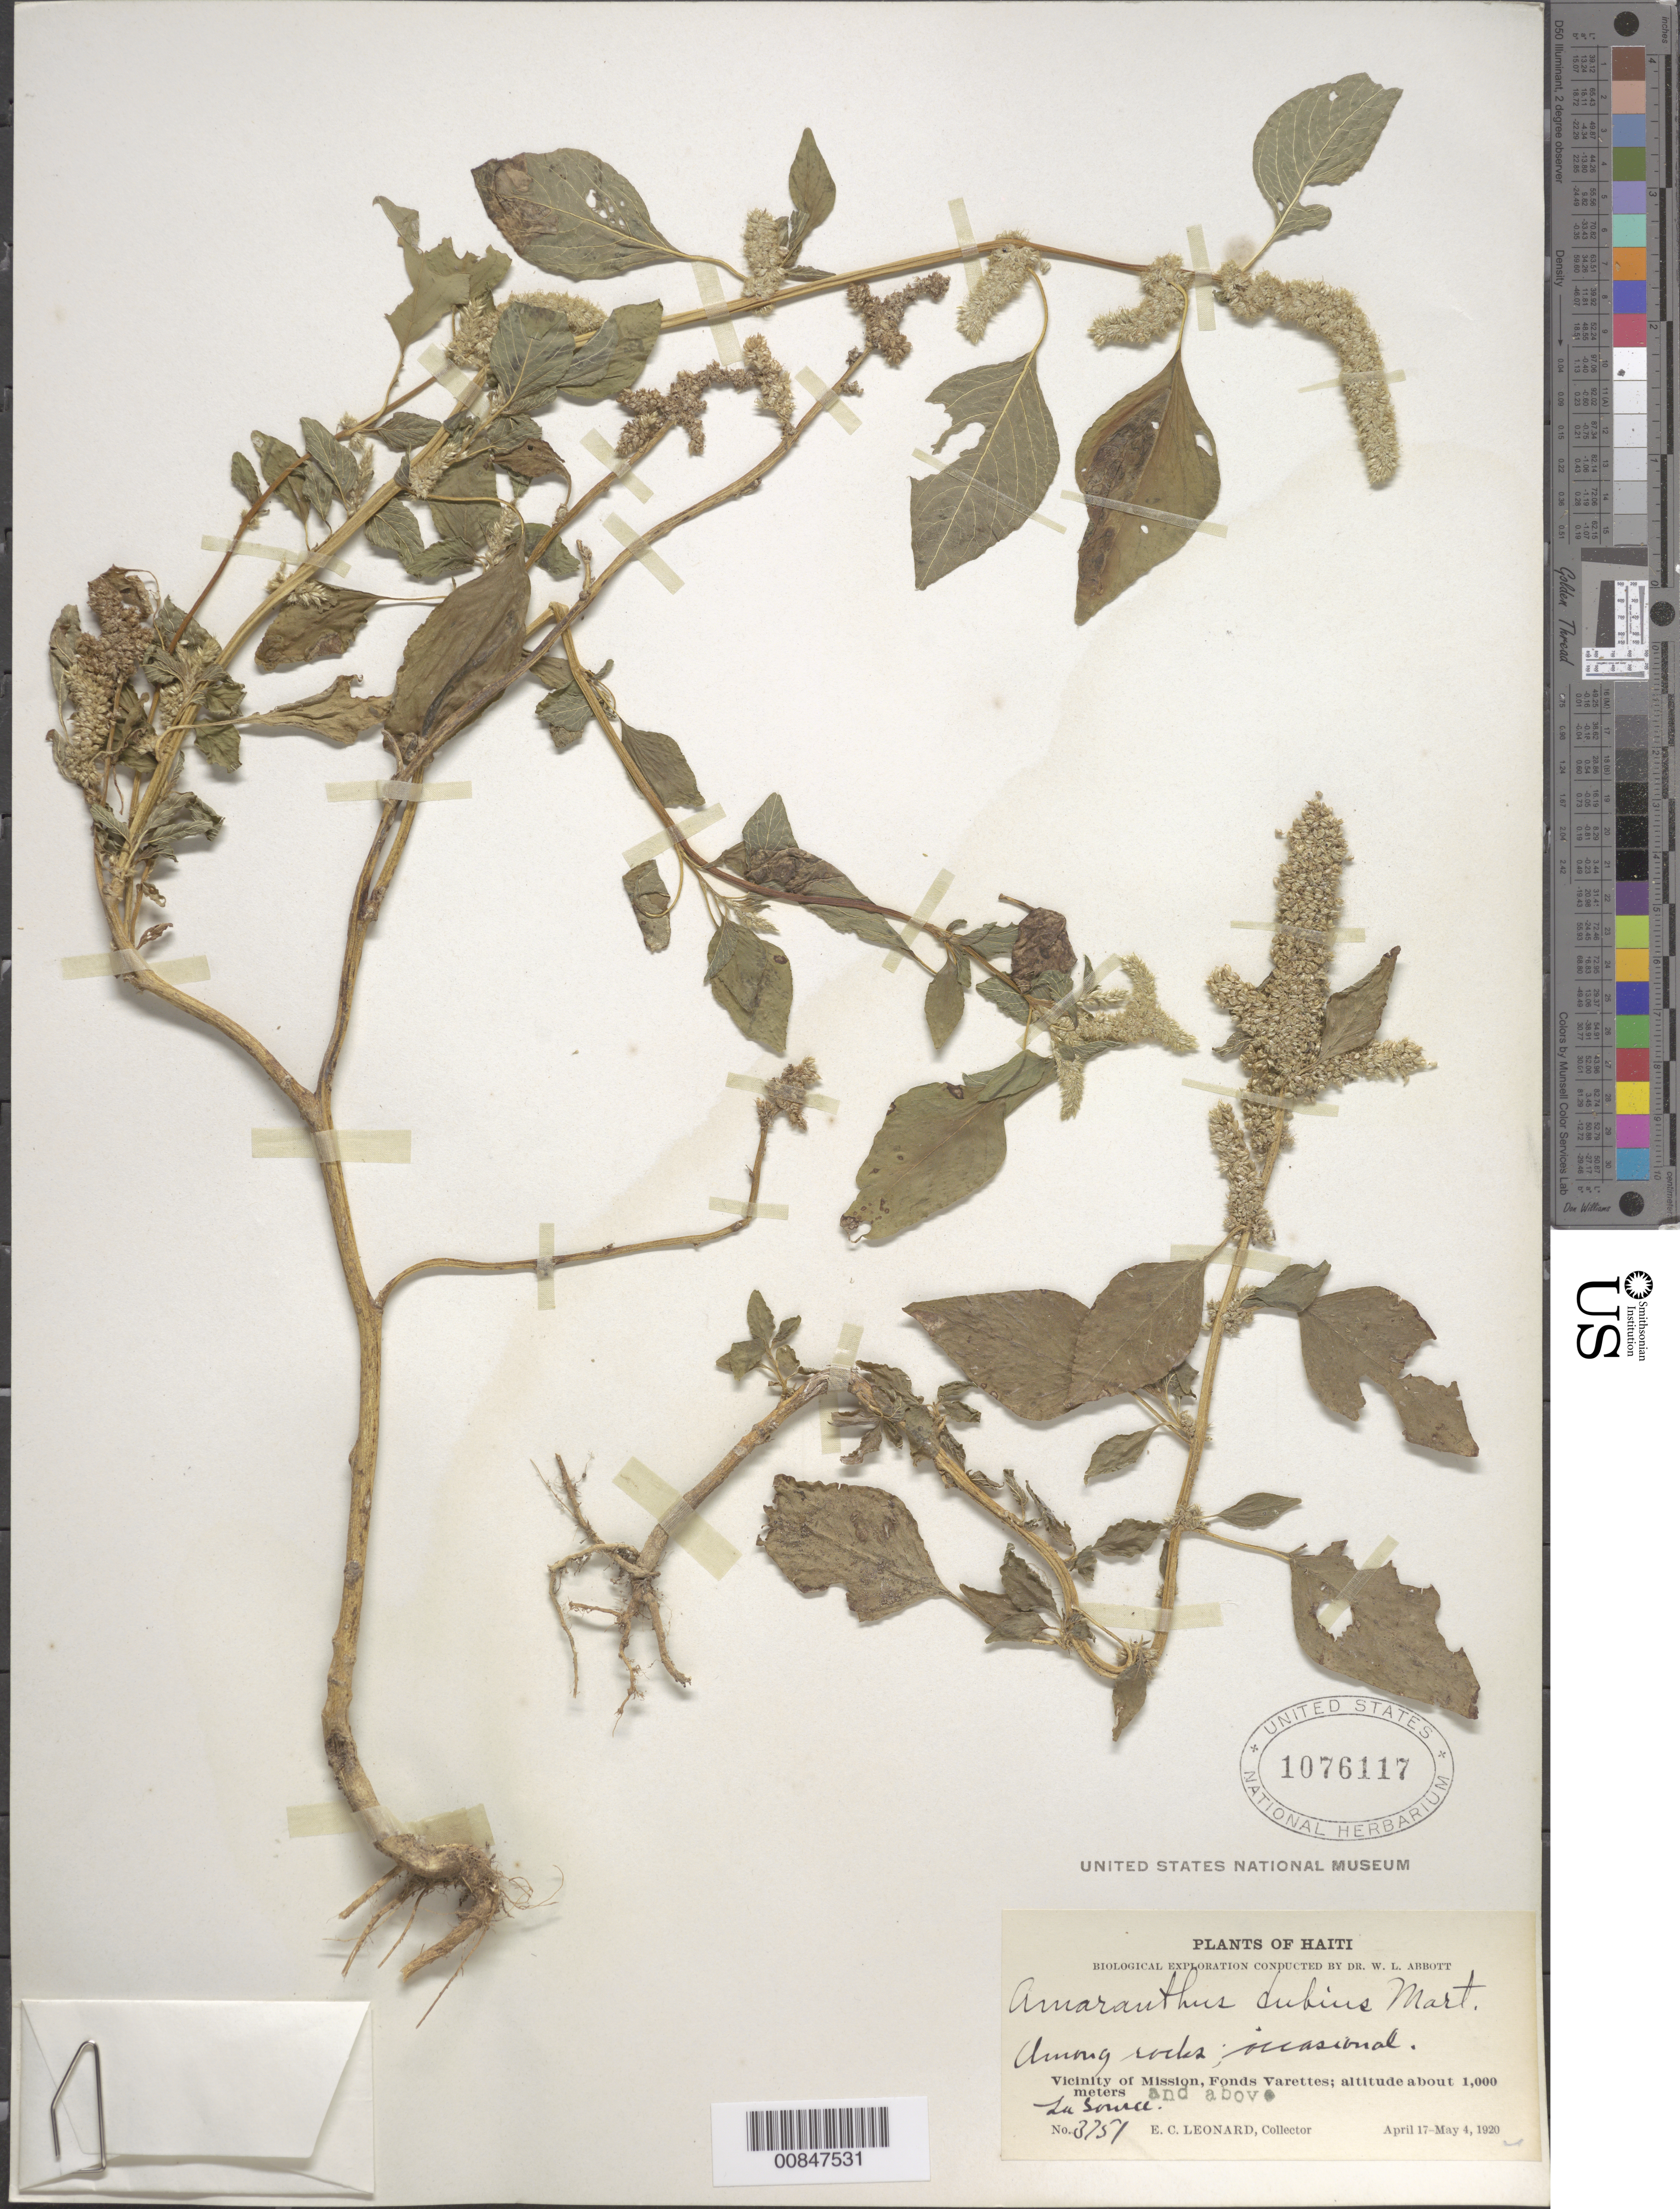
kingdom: Plantae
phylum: Tracheophyta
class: Magnoliopsida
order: Caryophyllales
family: Amaranthaceae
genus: Amaranthus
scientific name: Amaranthus dubius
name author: Mart. ex Thell.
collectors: E. C. Leonard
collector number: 3751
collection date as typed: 17 Apr 1920 to 04 May 1920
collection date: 1920-04-17/1920-05-04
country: Haiti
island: Hispaniola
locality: Vicinity of Mission, Fonds Varettes.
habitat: Among rocks.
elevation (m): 1000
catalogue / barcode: US 1076117